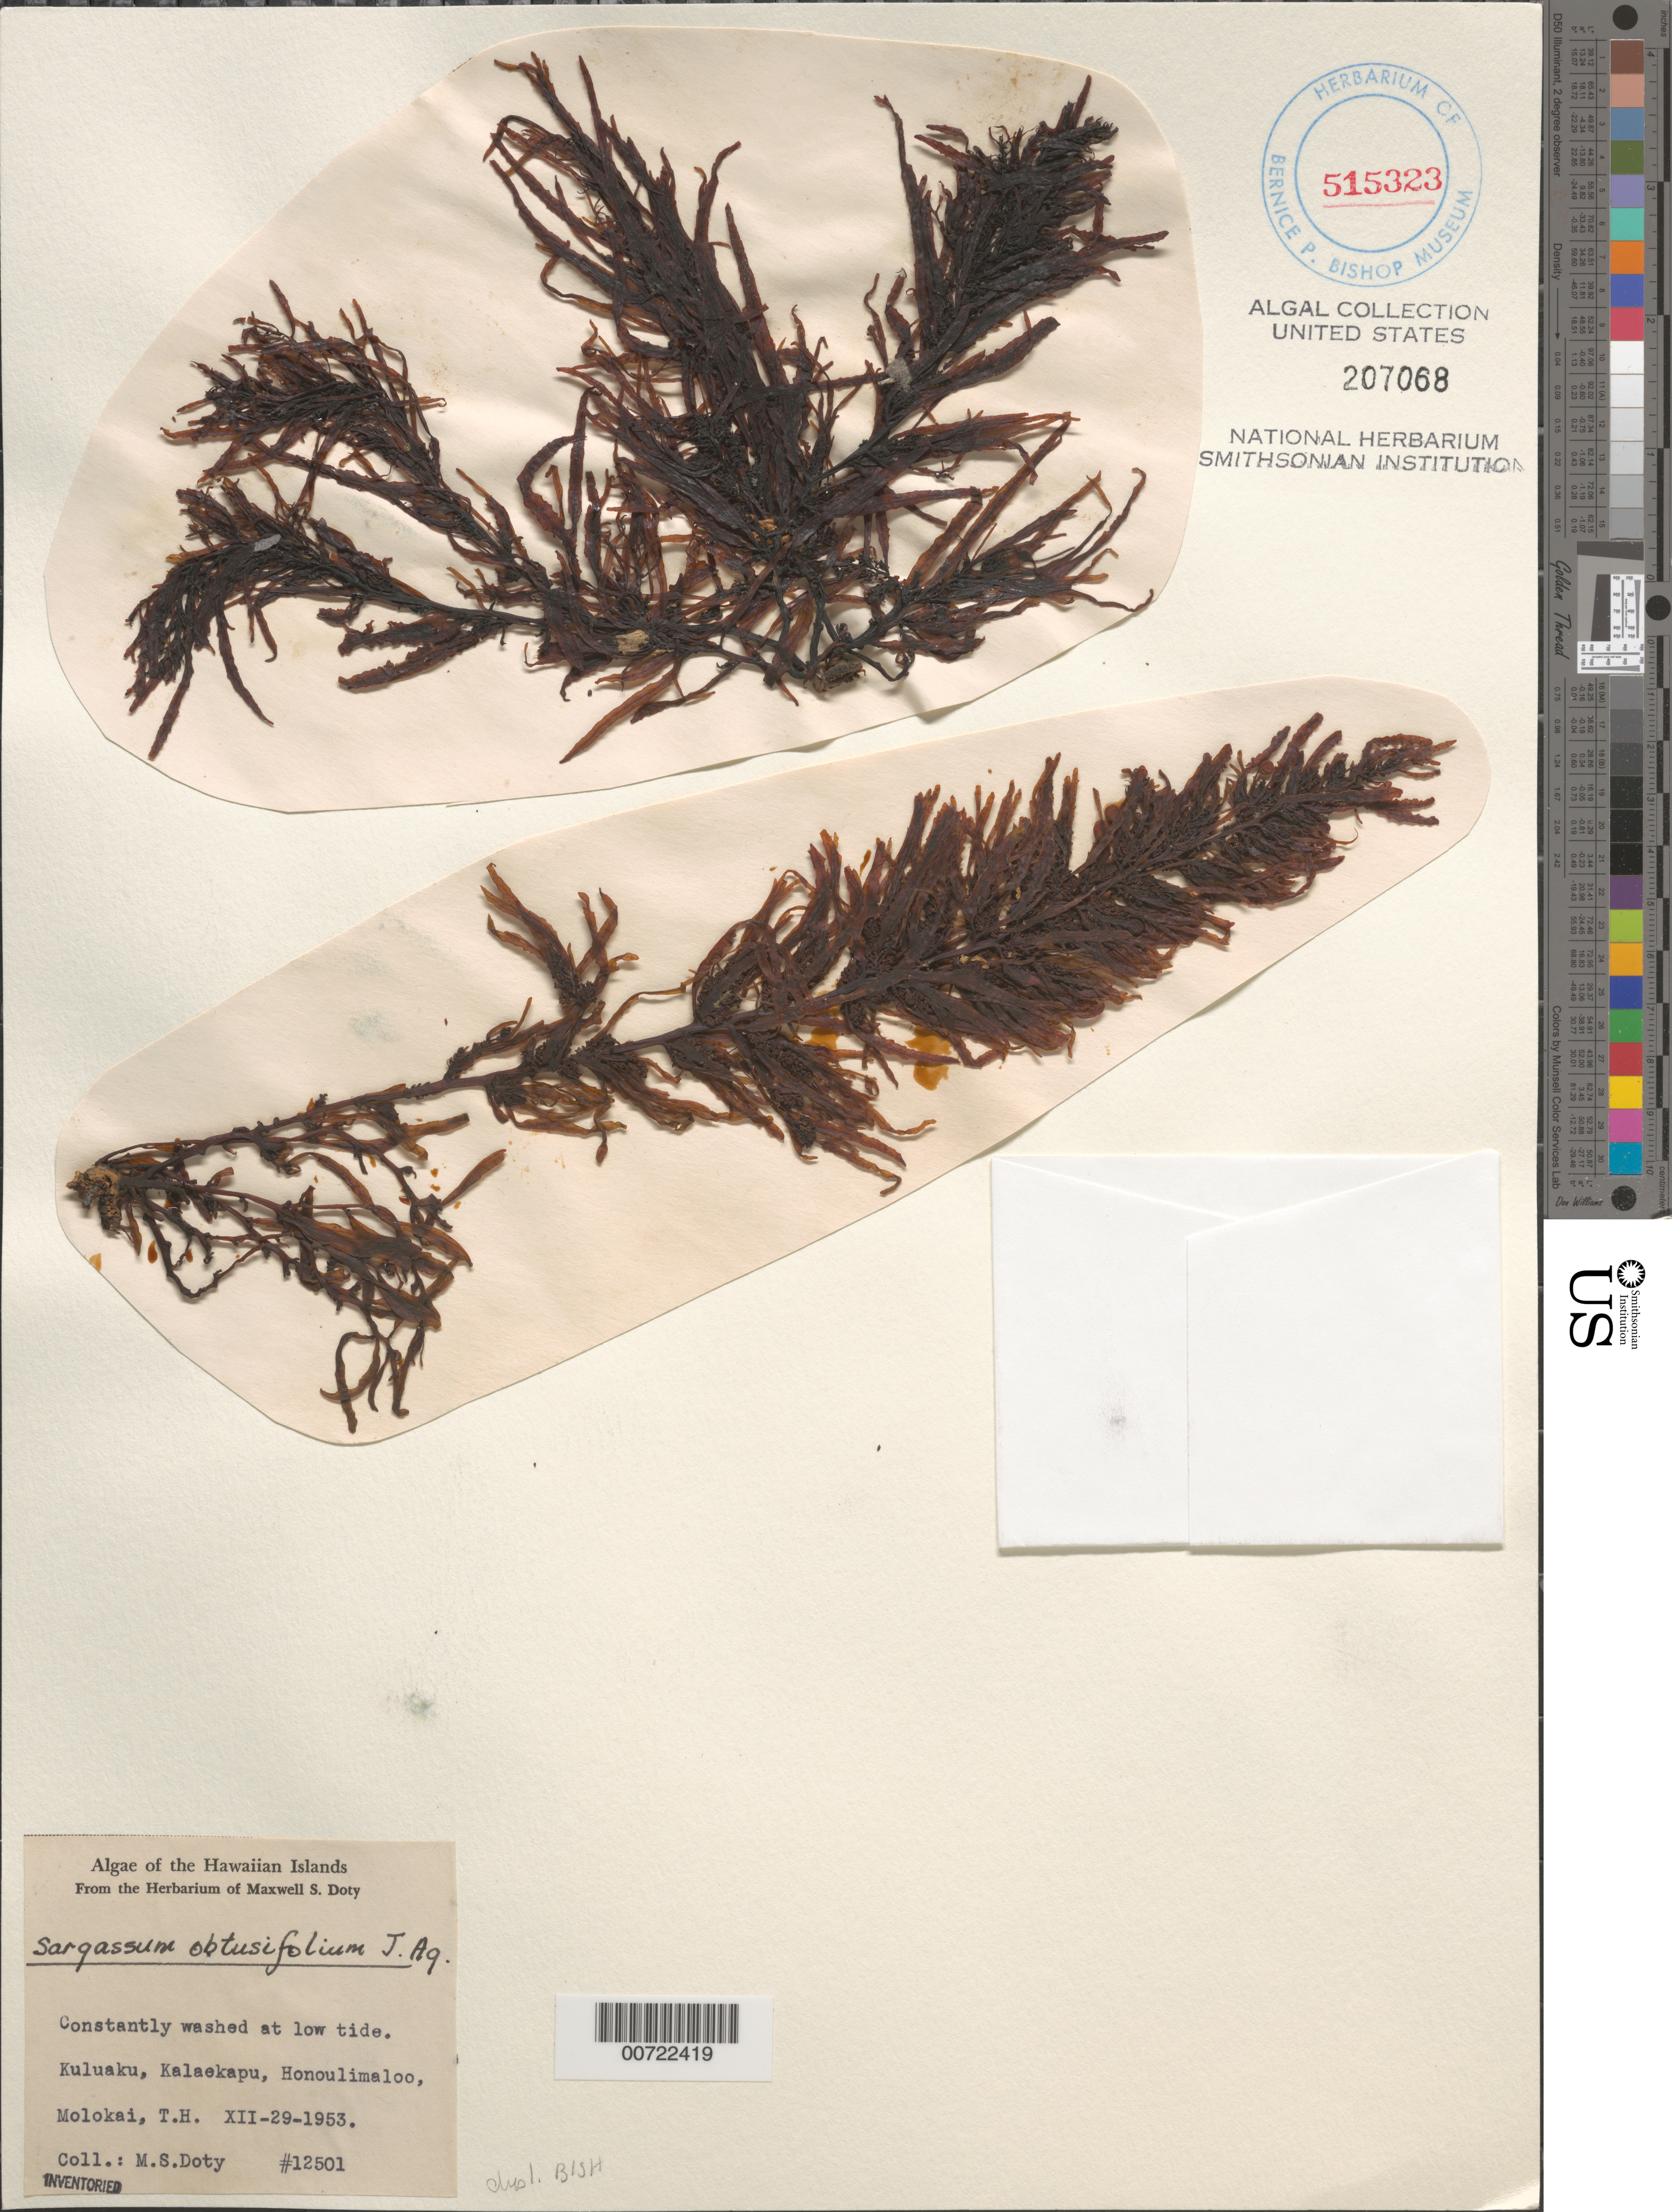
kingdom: Chromista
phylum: Ochrophyta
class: Phaeophyceae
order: Fucales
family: Sargassaceae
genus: Sargassum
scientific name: Sargassum obtusifolium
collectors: M. S. Doty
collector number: MSD 12501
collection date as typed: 29 Dec 1953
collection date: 1953-12-29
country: United States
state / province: Hawaii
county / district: Maui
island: Moloka'i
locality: Kuluaku, Kalaekapu, Honoulimaloo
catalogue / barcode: US 207068